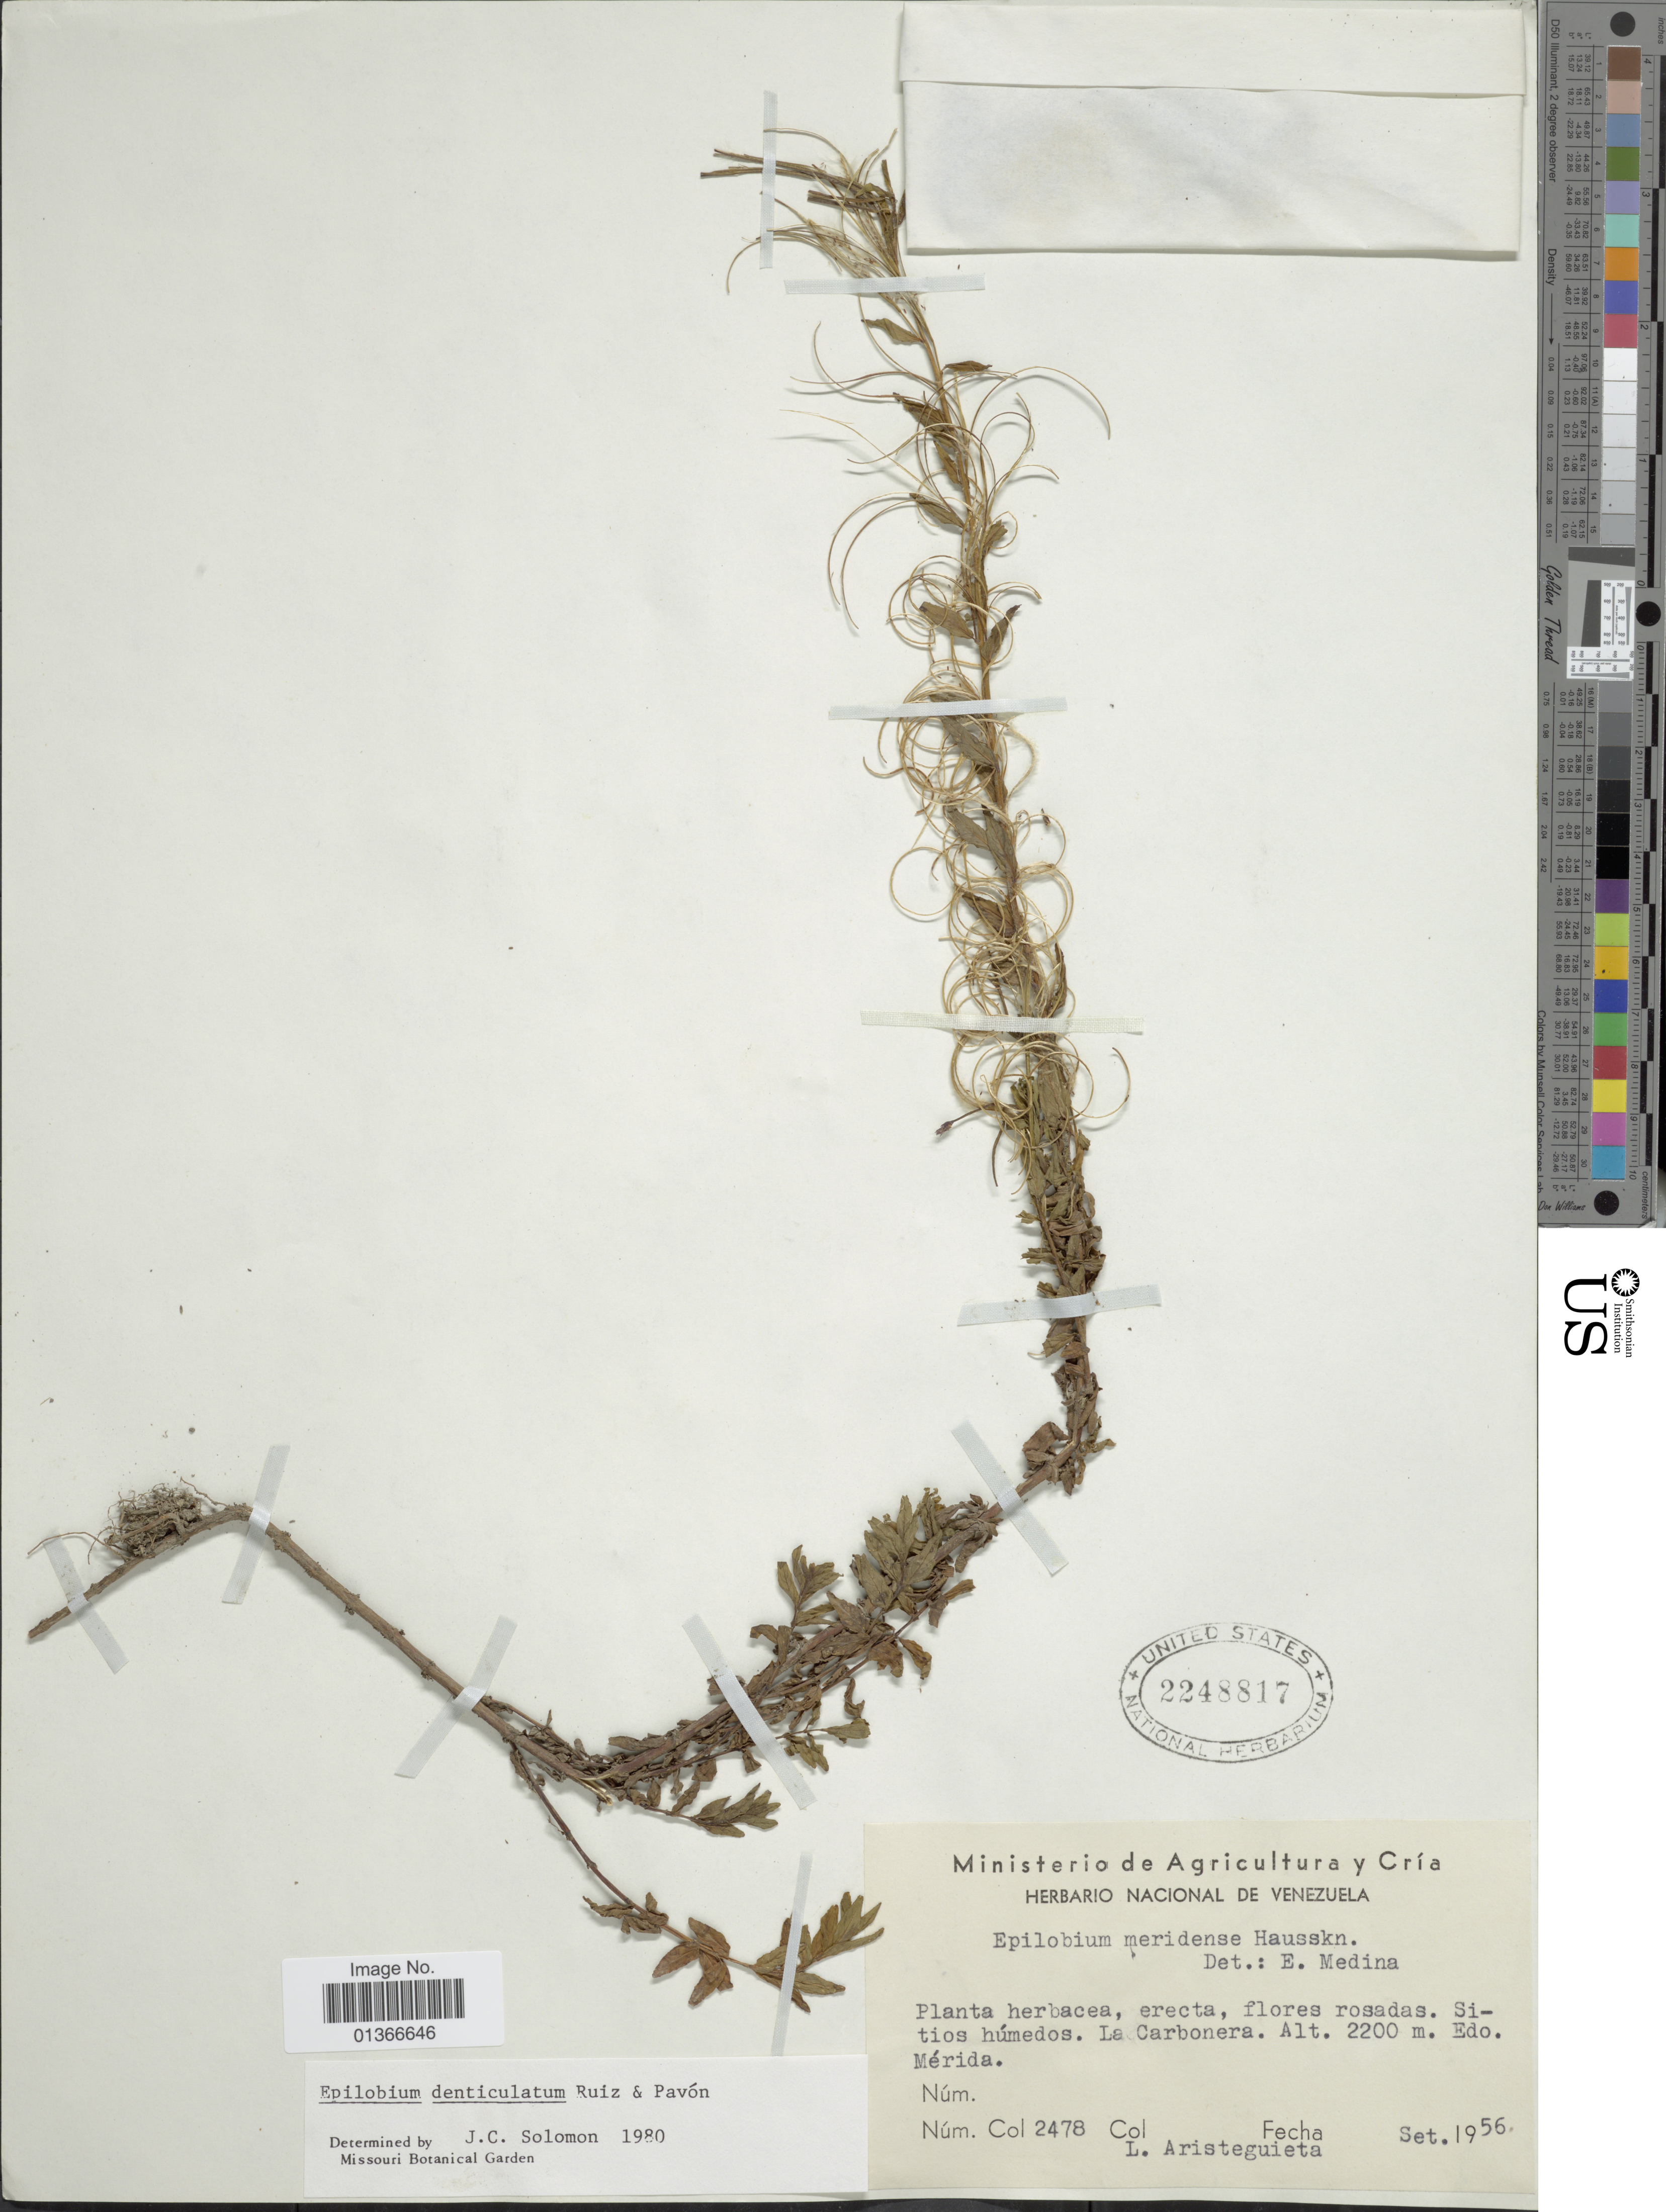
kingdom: Plantae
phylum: Tracheophyta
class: Magnoliopsida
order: Myrtales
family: Onagraceae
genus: Epilobium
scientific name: Epilobium denticulatum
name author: Ruiz & Pav.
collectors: L. Aristeguieta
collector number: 2478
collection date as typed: Set. 1956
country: Venezuela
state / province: Mérida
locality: La Carbonera.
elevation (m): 2200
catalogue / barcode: US 2248817